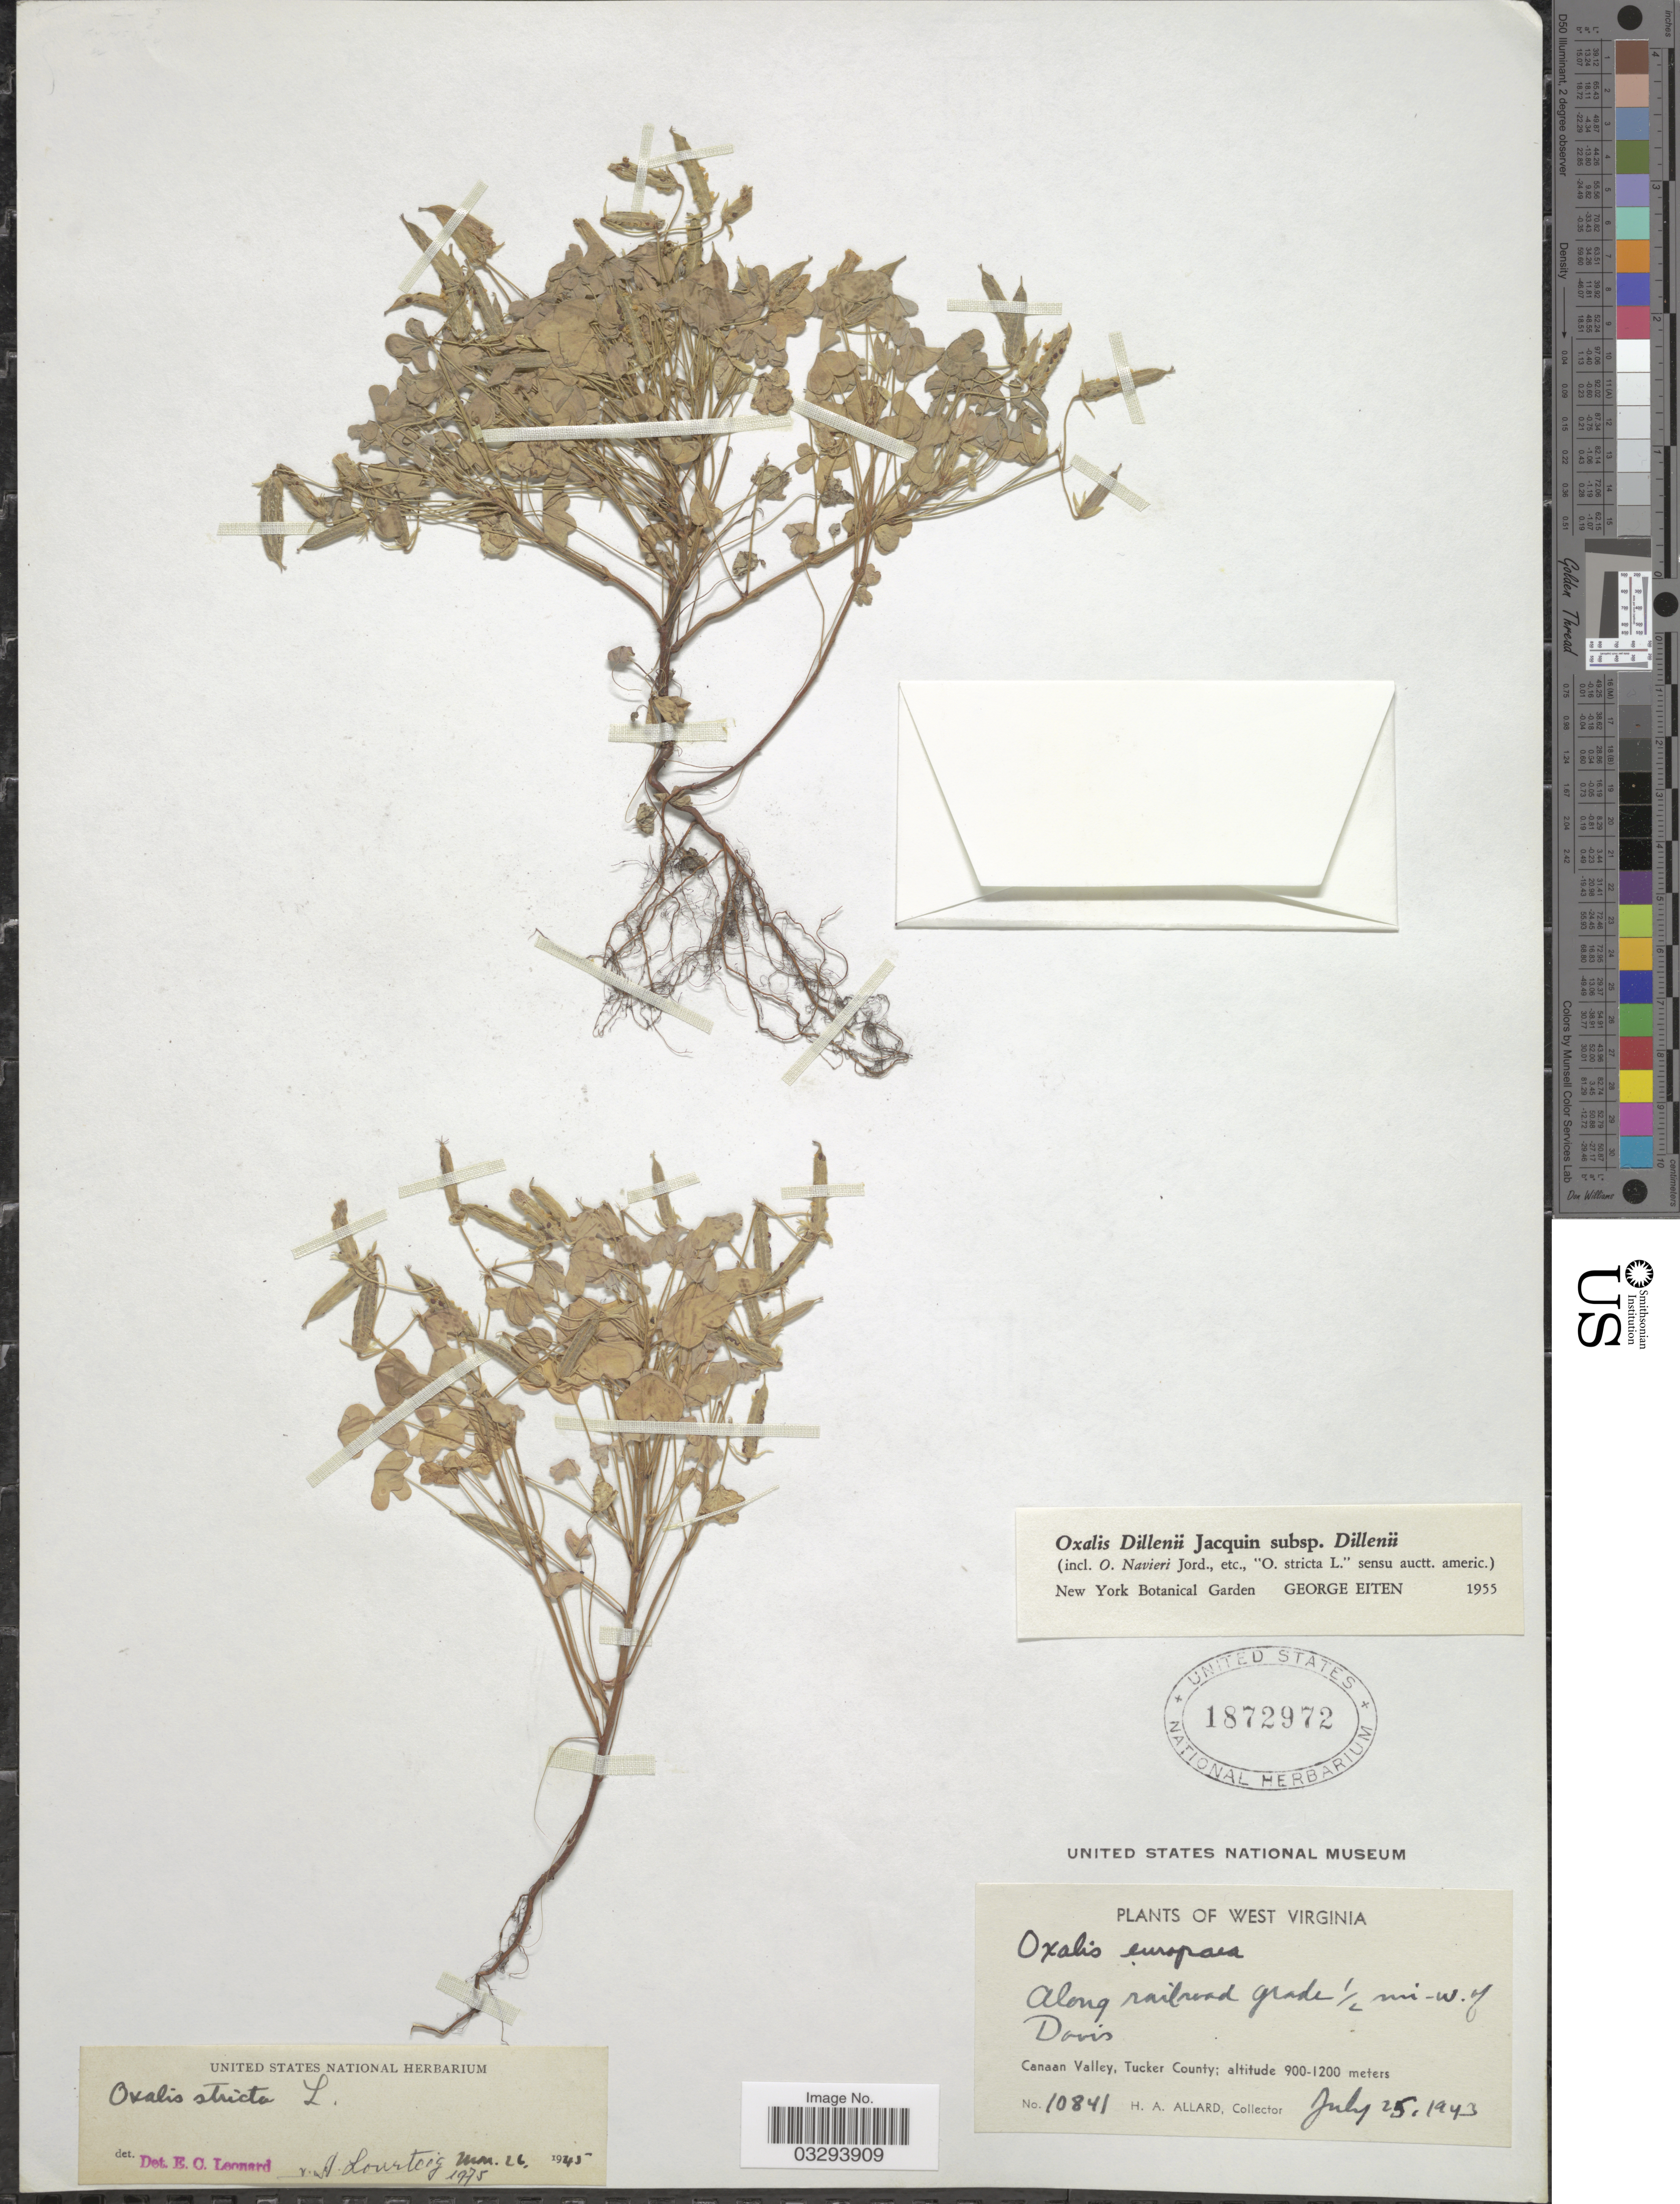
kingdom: Plantae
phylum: Tracheophyta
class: Magnoliopsida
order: Oxalidales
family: Oxalidaceae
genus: Oxalis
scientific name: Oxalis stricta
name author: L.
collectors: H. A. Allard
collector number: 10841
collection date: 1943-07-25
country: United States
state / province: West Virginia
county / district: Tucker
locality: Along railroad grade ½ mi-W. of Davis. Canaan Valley, Tucker County.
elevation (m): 900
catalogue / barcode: US 1872972